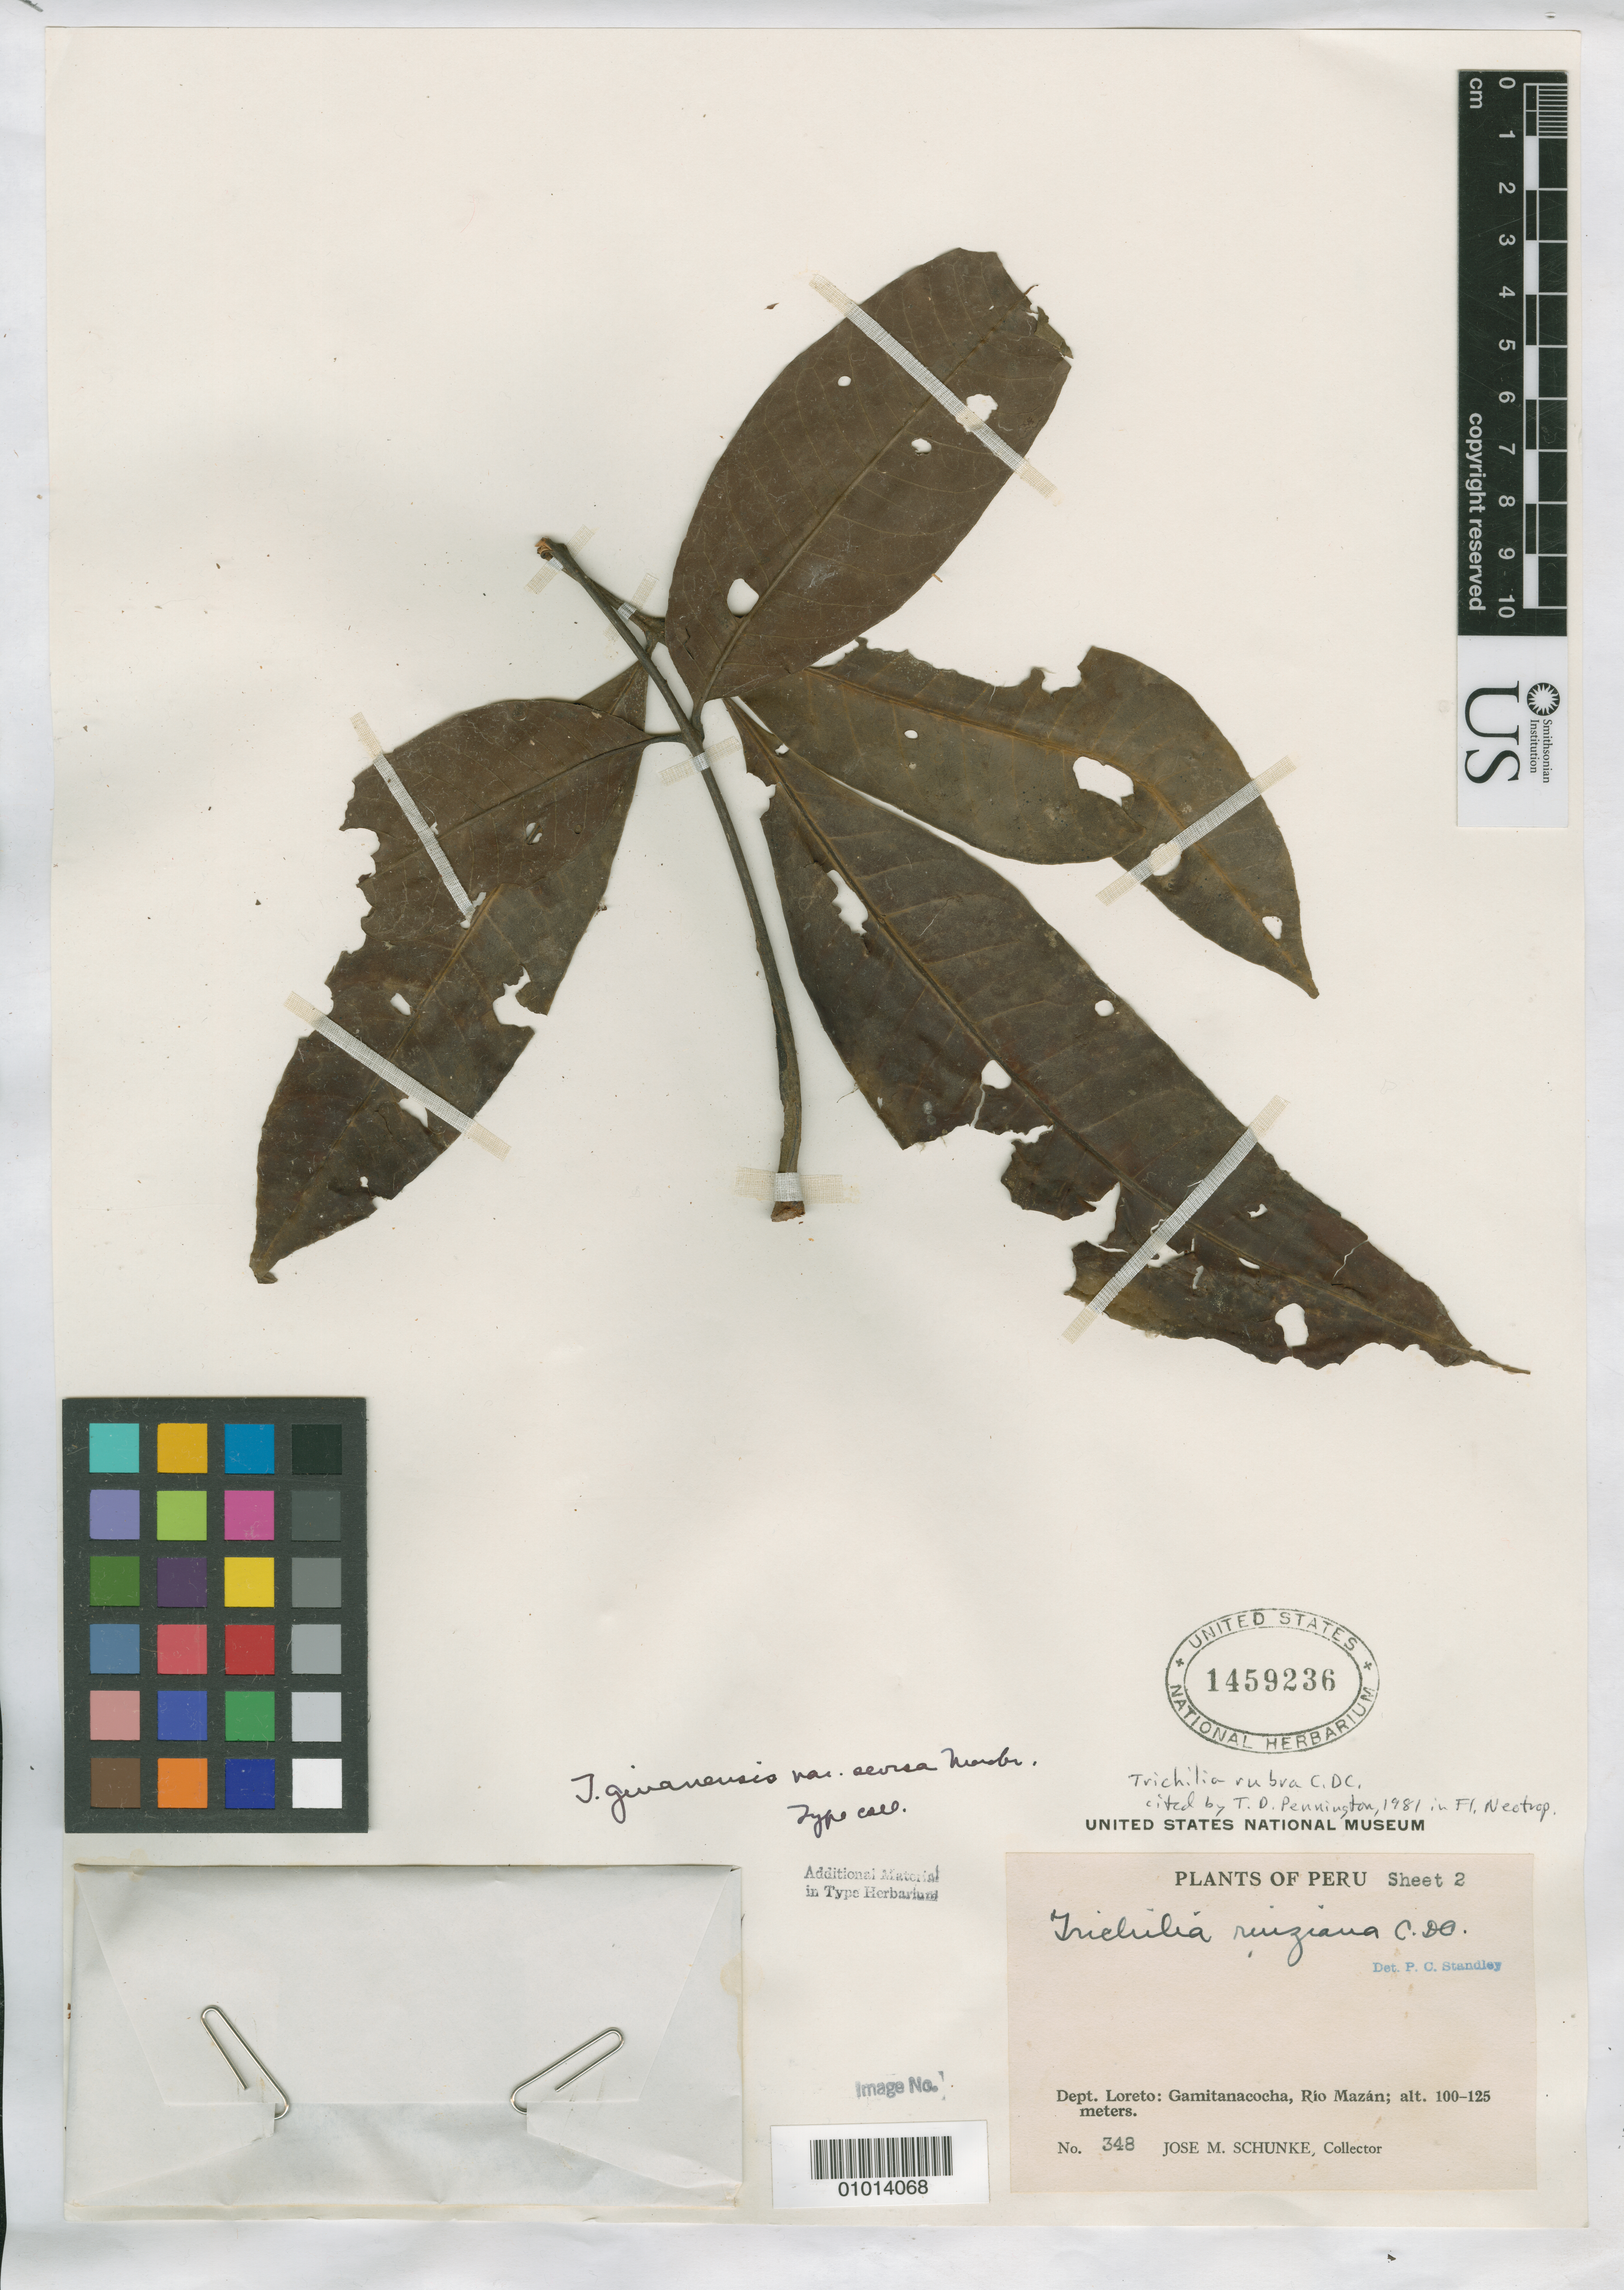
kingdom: Plantae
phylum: Tracheophyta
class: Magnoliopsida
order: Sapindales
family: Meliaceae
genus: Trichilia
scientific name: Trichilia guianensis var. seorsa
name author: J.F. Macbr.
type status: Isotype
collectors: J. M. Schunke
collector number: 348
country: Peru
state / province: Loreto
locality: Gamitanacocha, Rio Mazan.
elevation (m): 100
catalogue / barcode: US 1459236